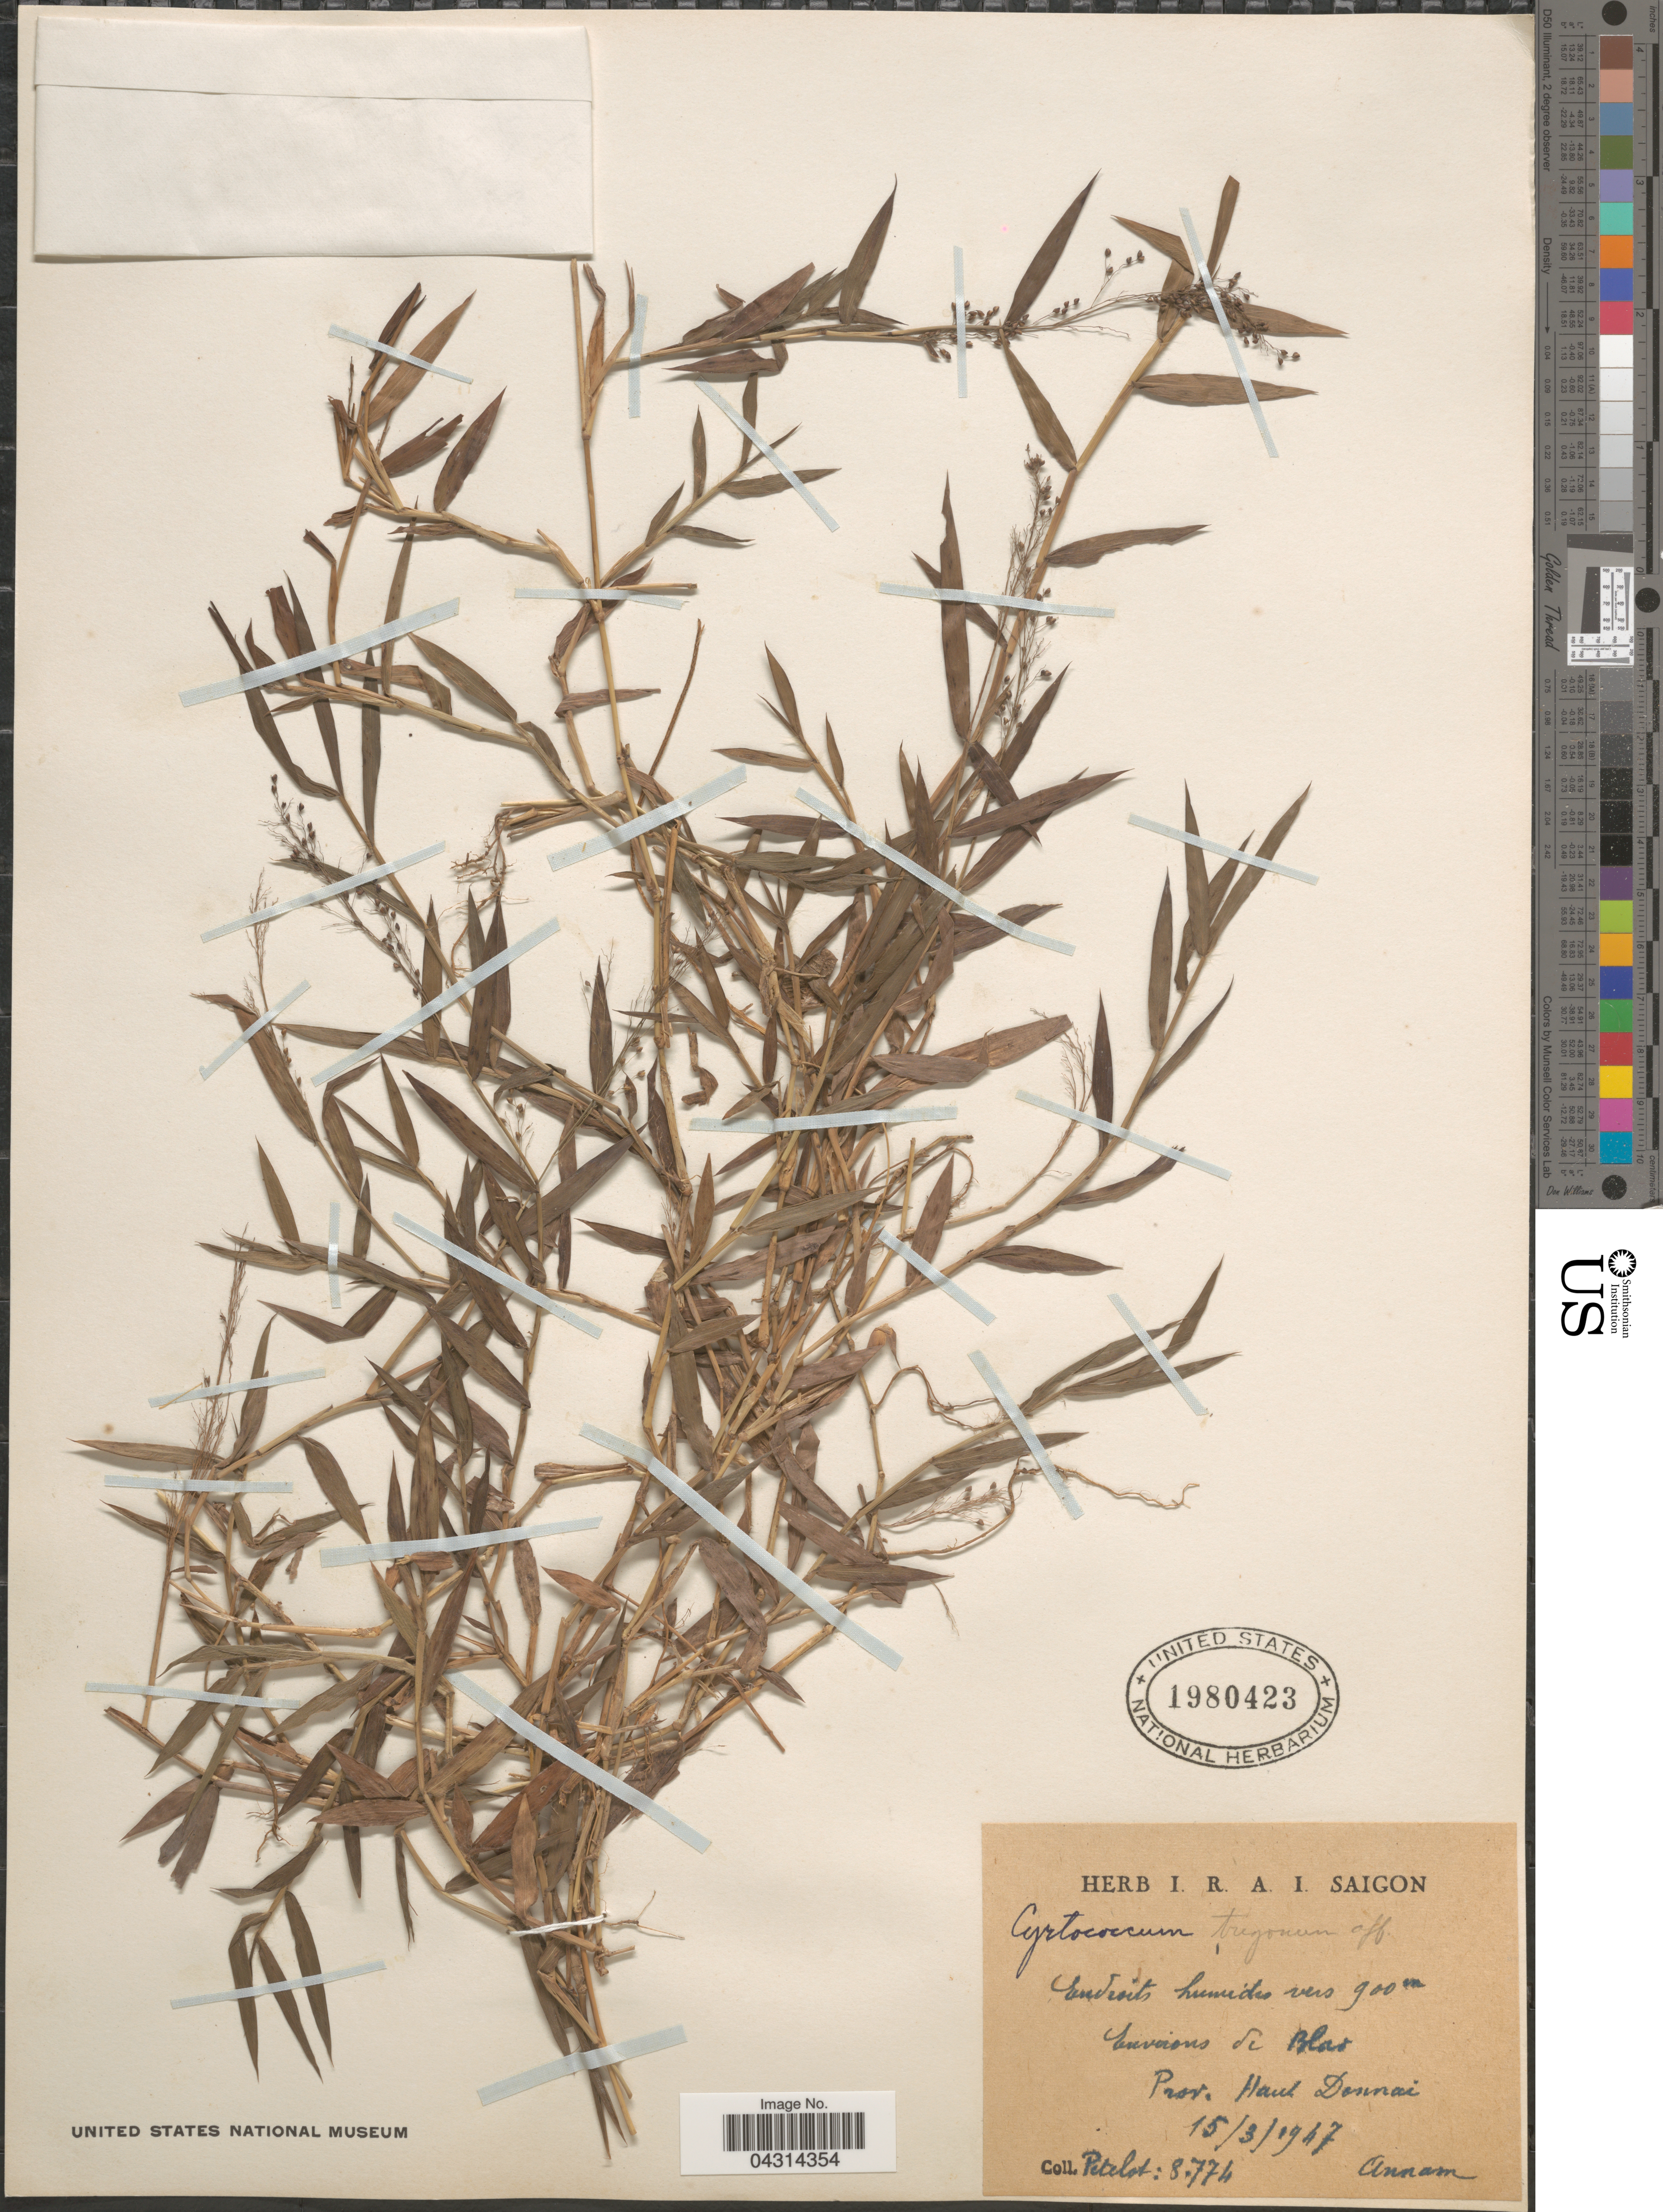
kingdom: Plantae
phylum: Tracheophyta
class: Liliopsida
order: Poales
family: Poaceae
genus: Cyrtococcum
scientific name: Cyrtococcum trigonum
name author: (Retz.) A. Camus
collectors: Pételot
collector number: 8774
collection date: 1947-03-15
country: Vietnam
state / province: Dong Nai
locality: Environs de Blao. Prov. Haut Donnai.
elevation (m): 900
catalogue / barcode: US 1980423